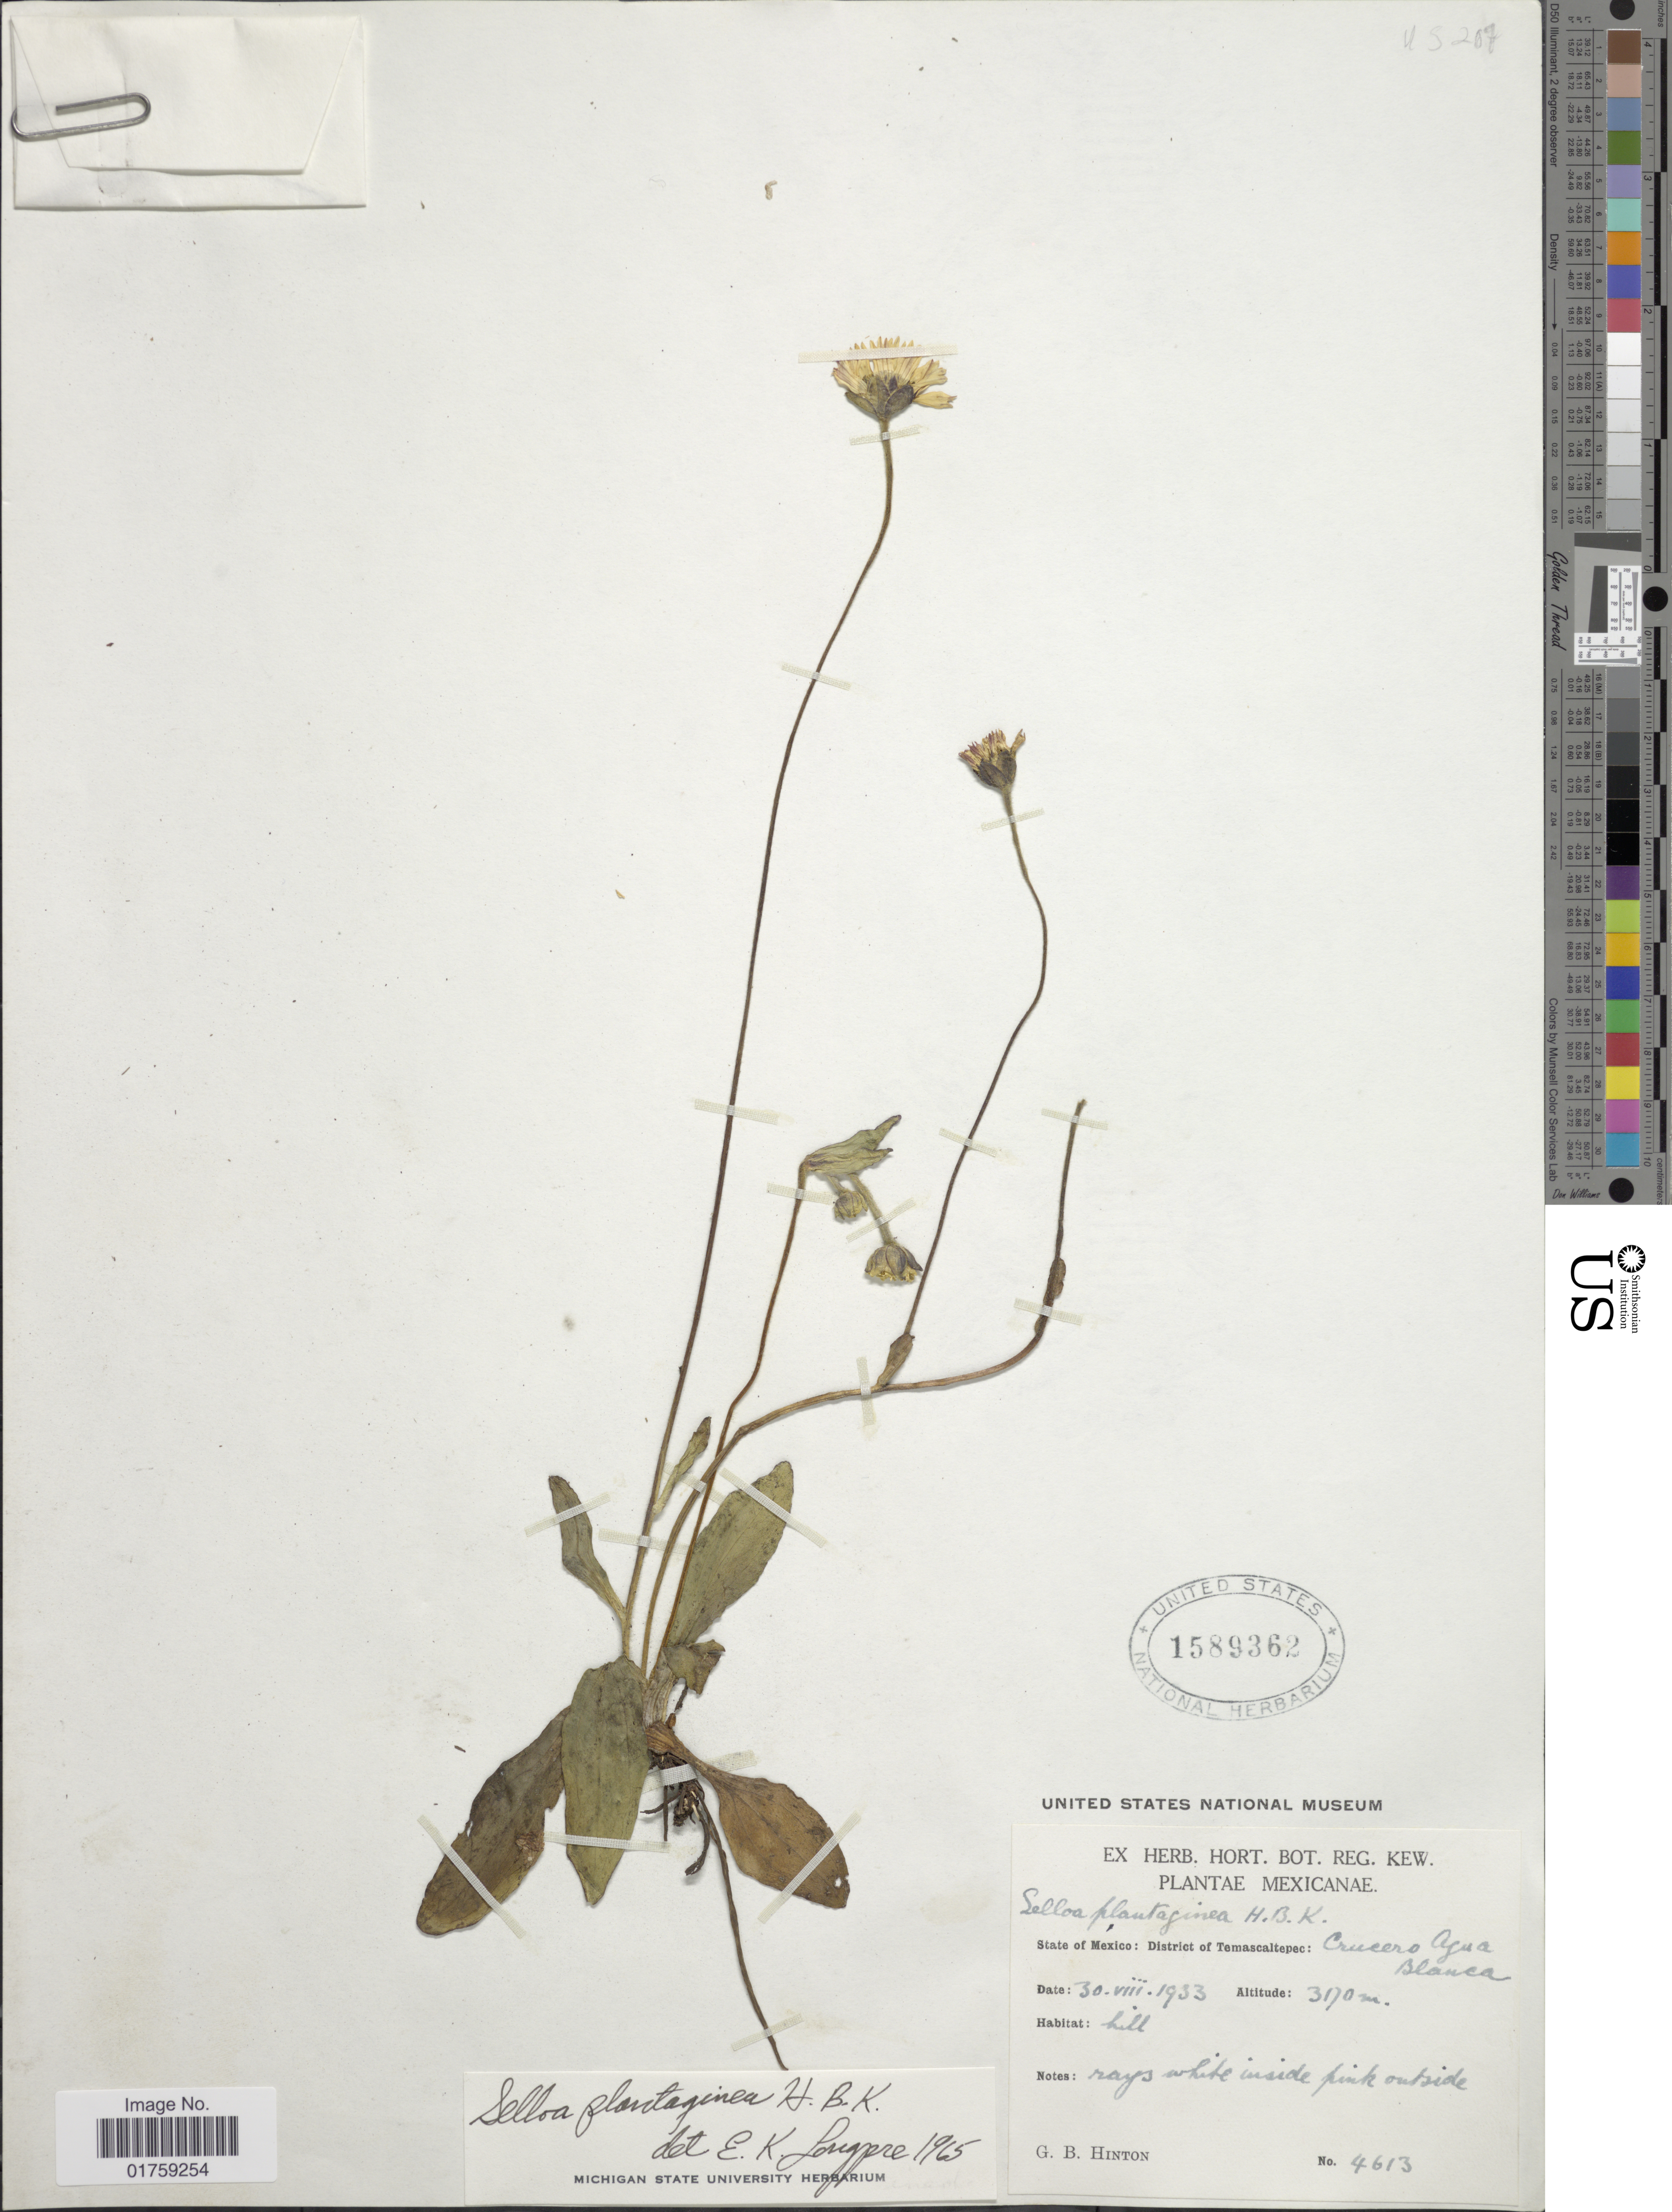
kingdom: Plantae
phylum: Tracheophyta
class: Magnoliopsida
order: Asterales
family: Asteraceae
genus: Selloa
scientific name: Selloa plantaginea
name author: Kunth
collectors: G. B. Hinton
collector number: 4613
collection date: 1933-08-30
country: Mexico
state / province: México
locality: State of México; District of Temascaltepec: Crucero Agua Blanca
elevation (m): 3170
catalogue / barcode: US 1589362